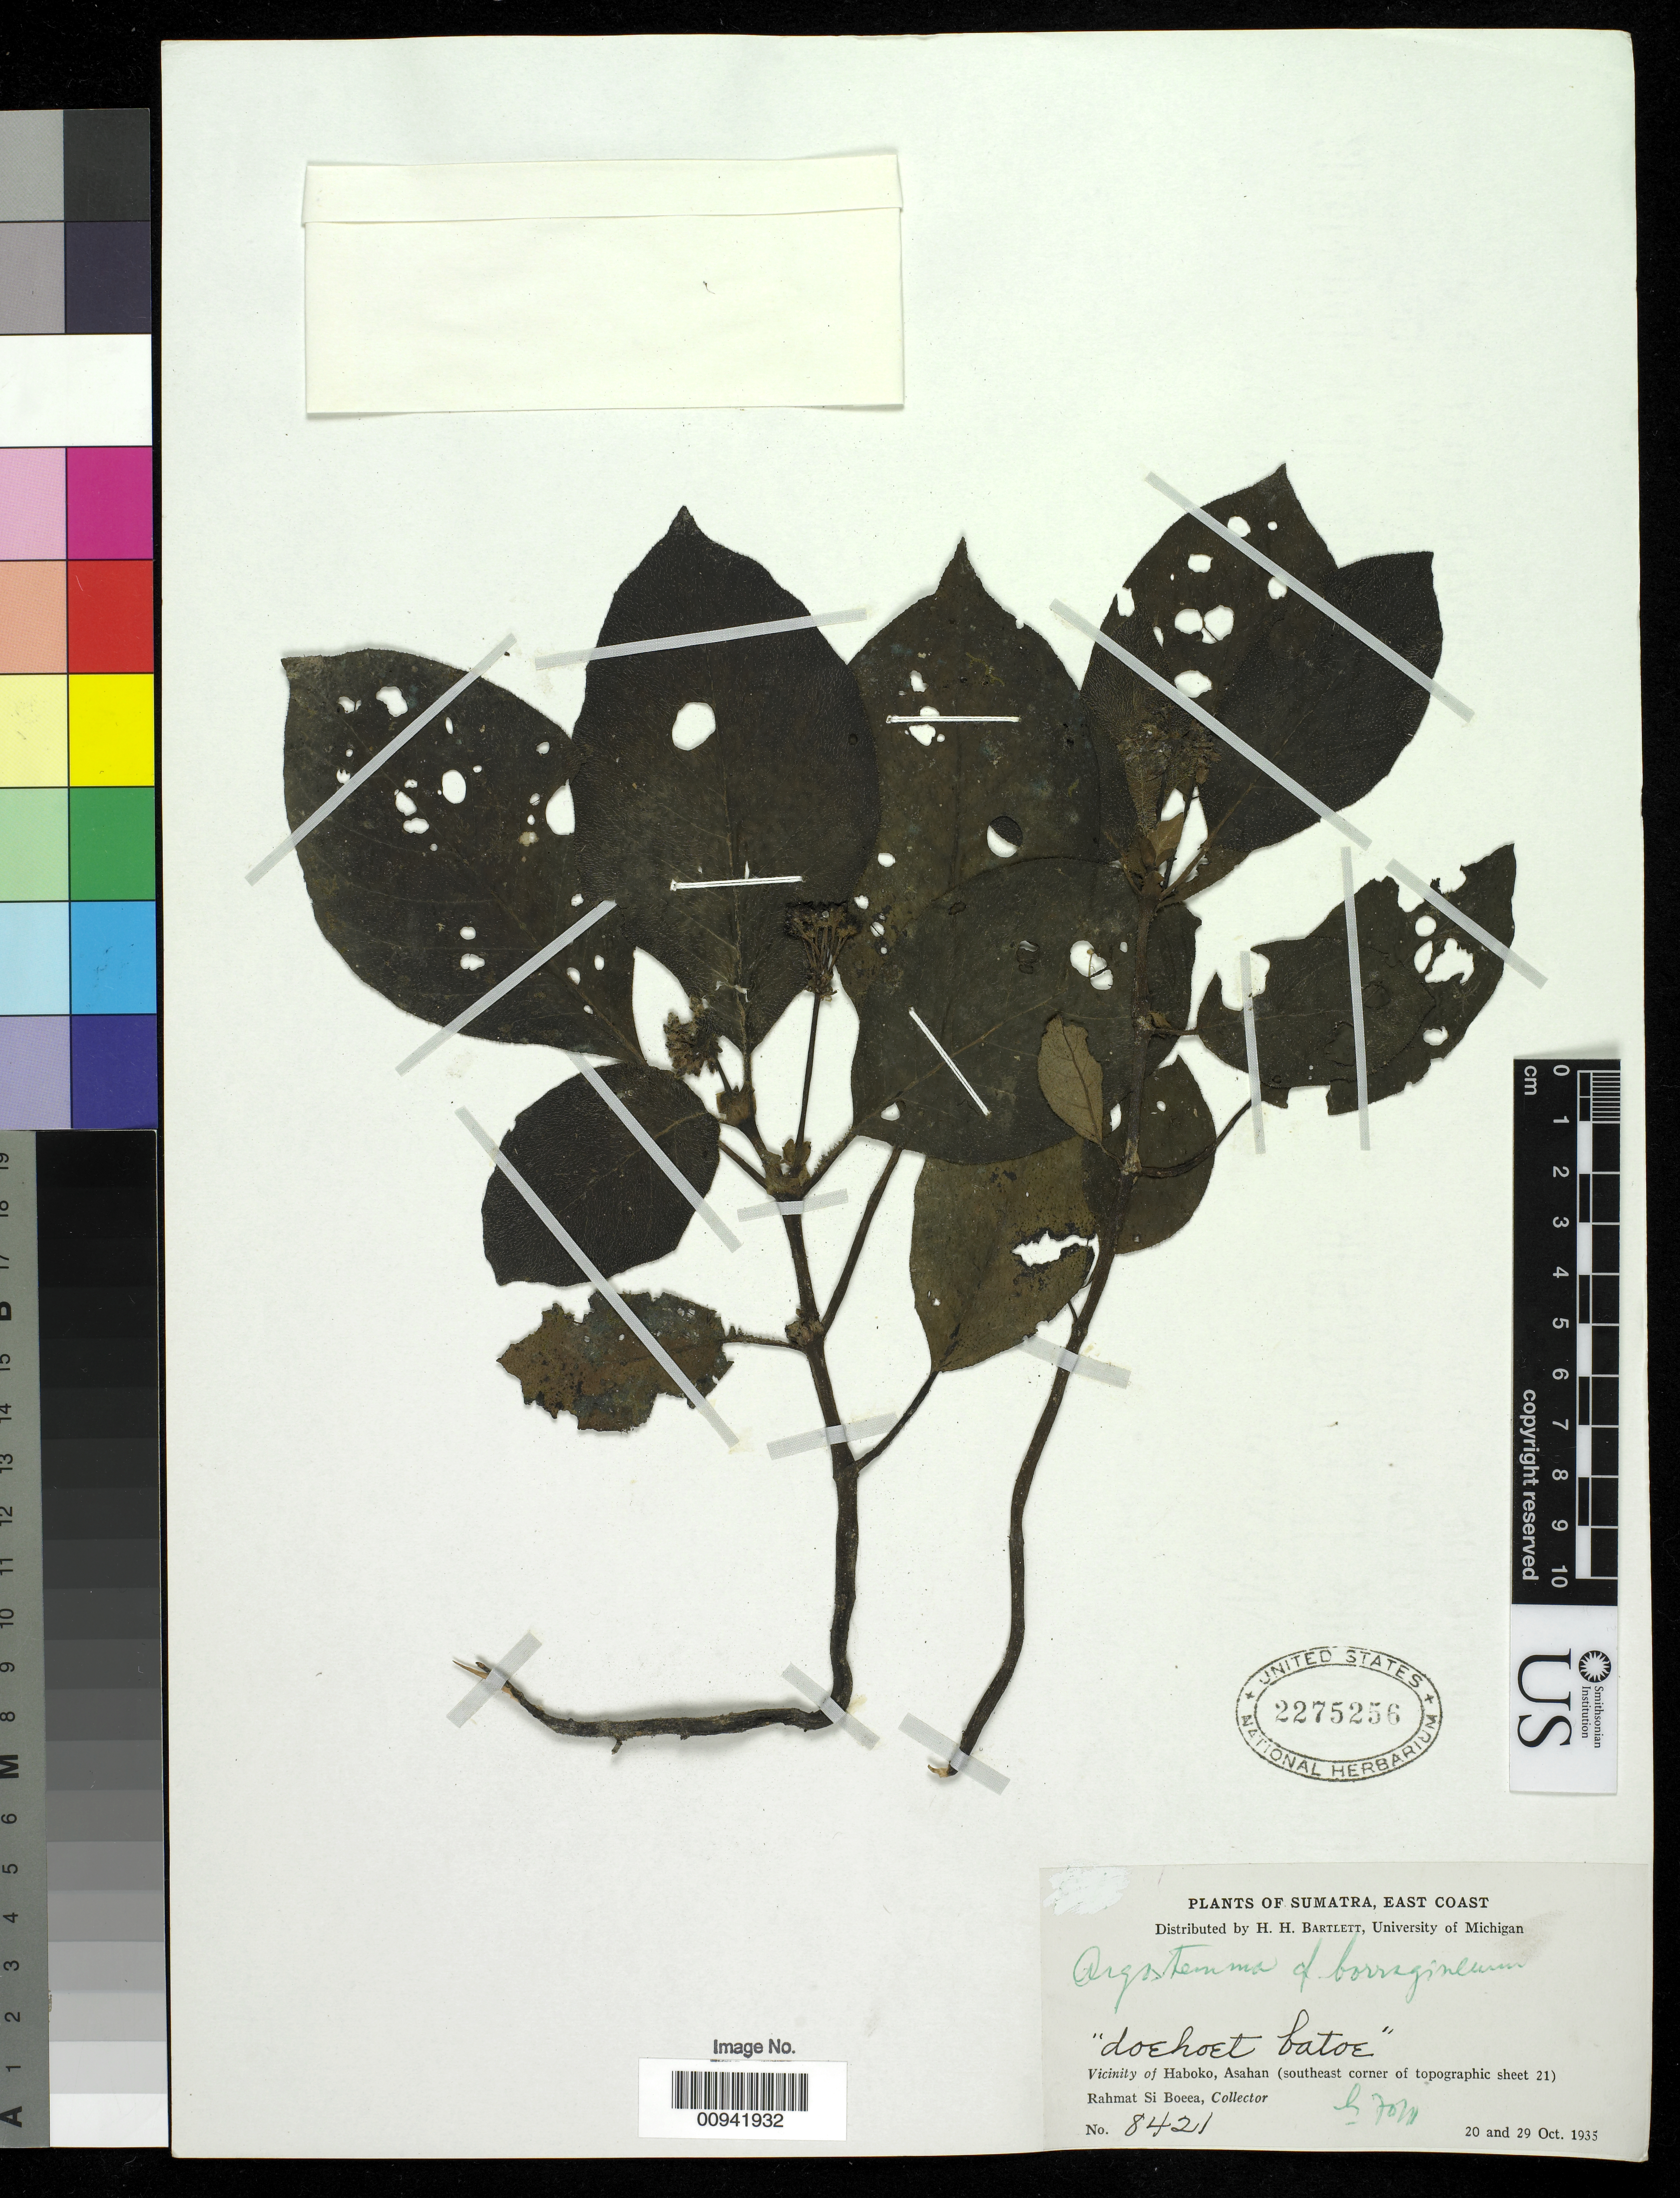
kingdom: Plantae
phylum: Tracheophyta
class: Magnoliopsida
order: Gentianales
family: Rubiaceae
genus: Argostemma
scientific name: Argostemma borragineum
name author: Blume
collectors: Rahmat Si Boeea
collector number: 8421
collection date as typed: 20 Oct 1935 and 29 Oct 1935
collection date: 1935-10-20,1935-10-29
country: Indonesia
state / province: Sumatra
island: Sumatra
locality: East Coast,Vicinity of Haboko, Asahan [SE corner of topographic sheet 21]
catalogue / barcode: US 2275256